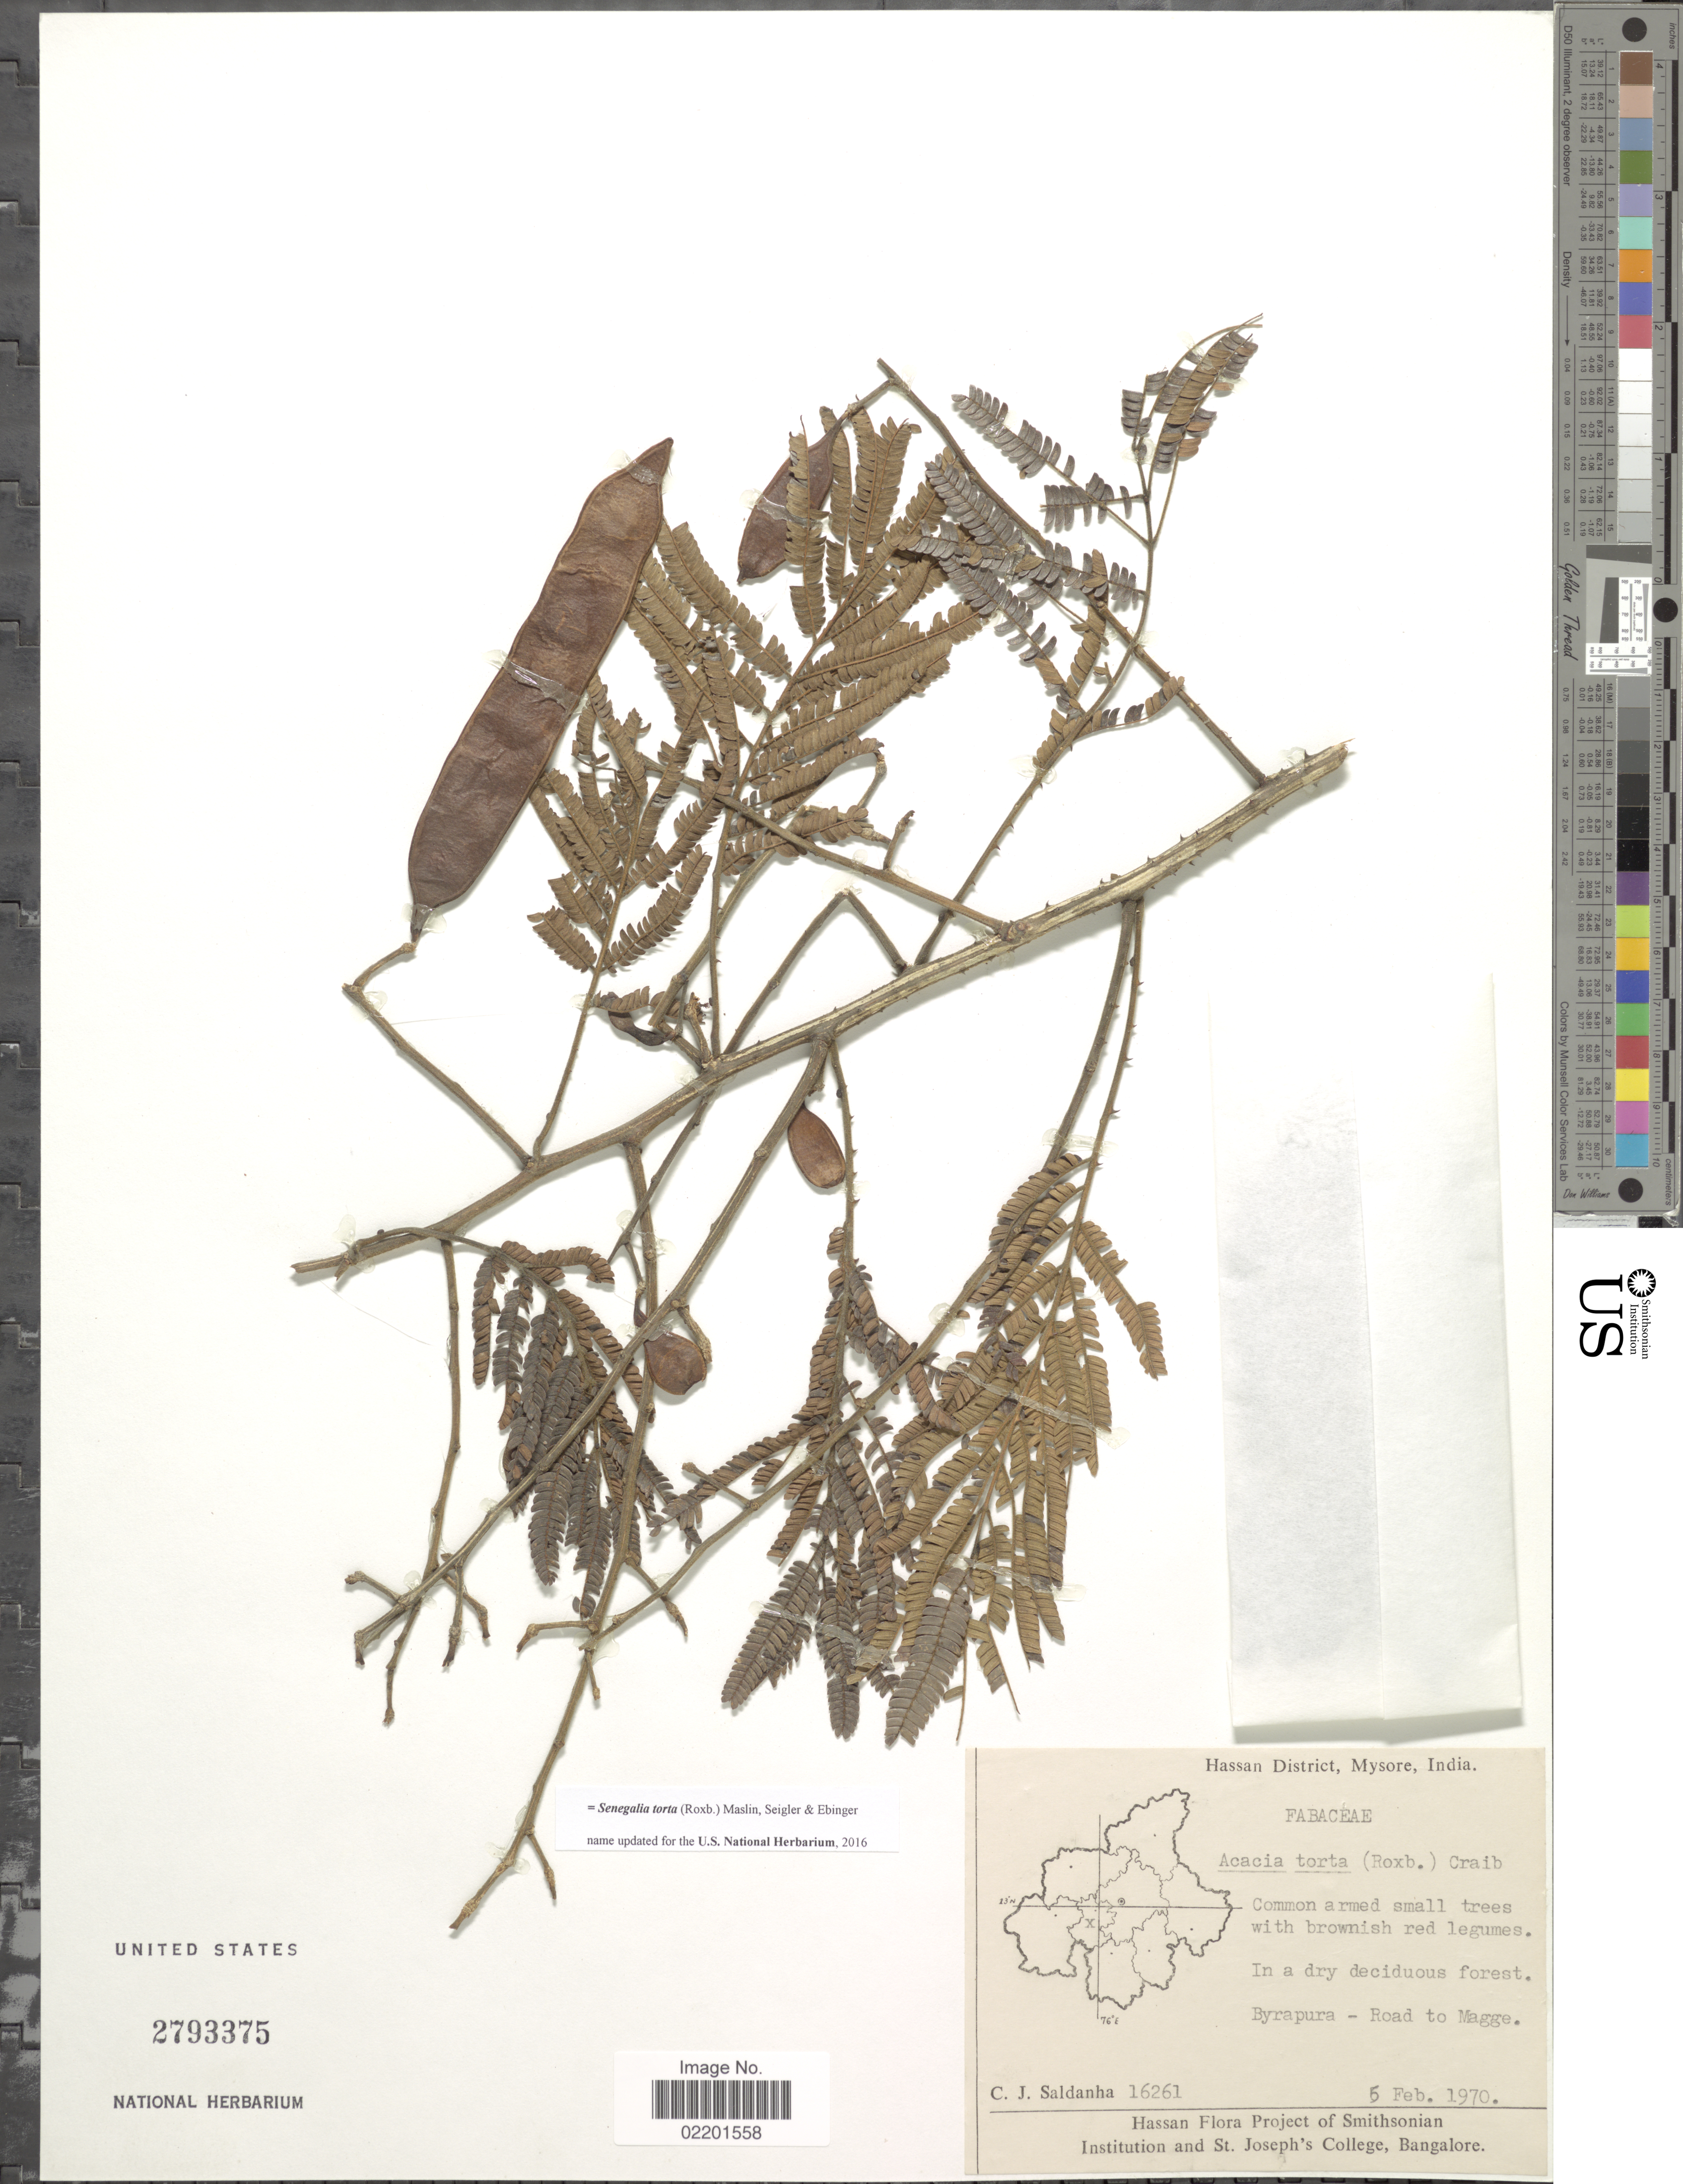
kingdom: Plantae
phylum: Tracheophyta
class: Magnoliopsida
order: Fabales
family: Fabaceae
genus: Senegalia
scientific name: Senegalia torta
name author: (Roxb.) Maslin et al.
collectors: C. J. Saldanha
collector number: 16261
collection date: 1970-02-05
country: India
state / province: Karnataka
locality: Hassan District, Mysore, India. Byrapura - Road to Magge.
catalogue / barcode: US 2793375